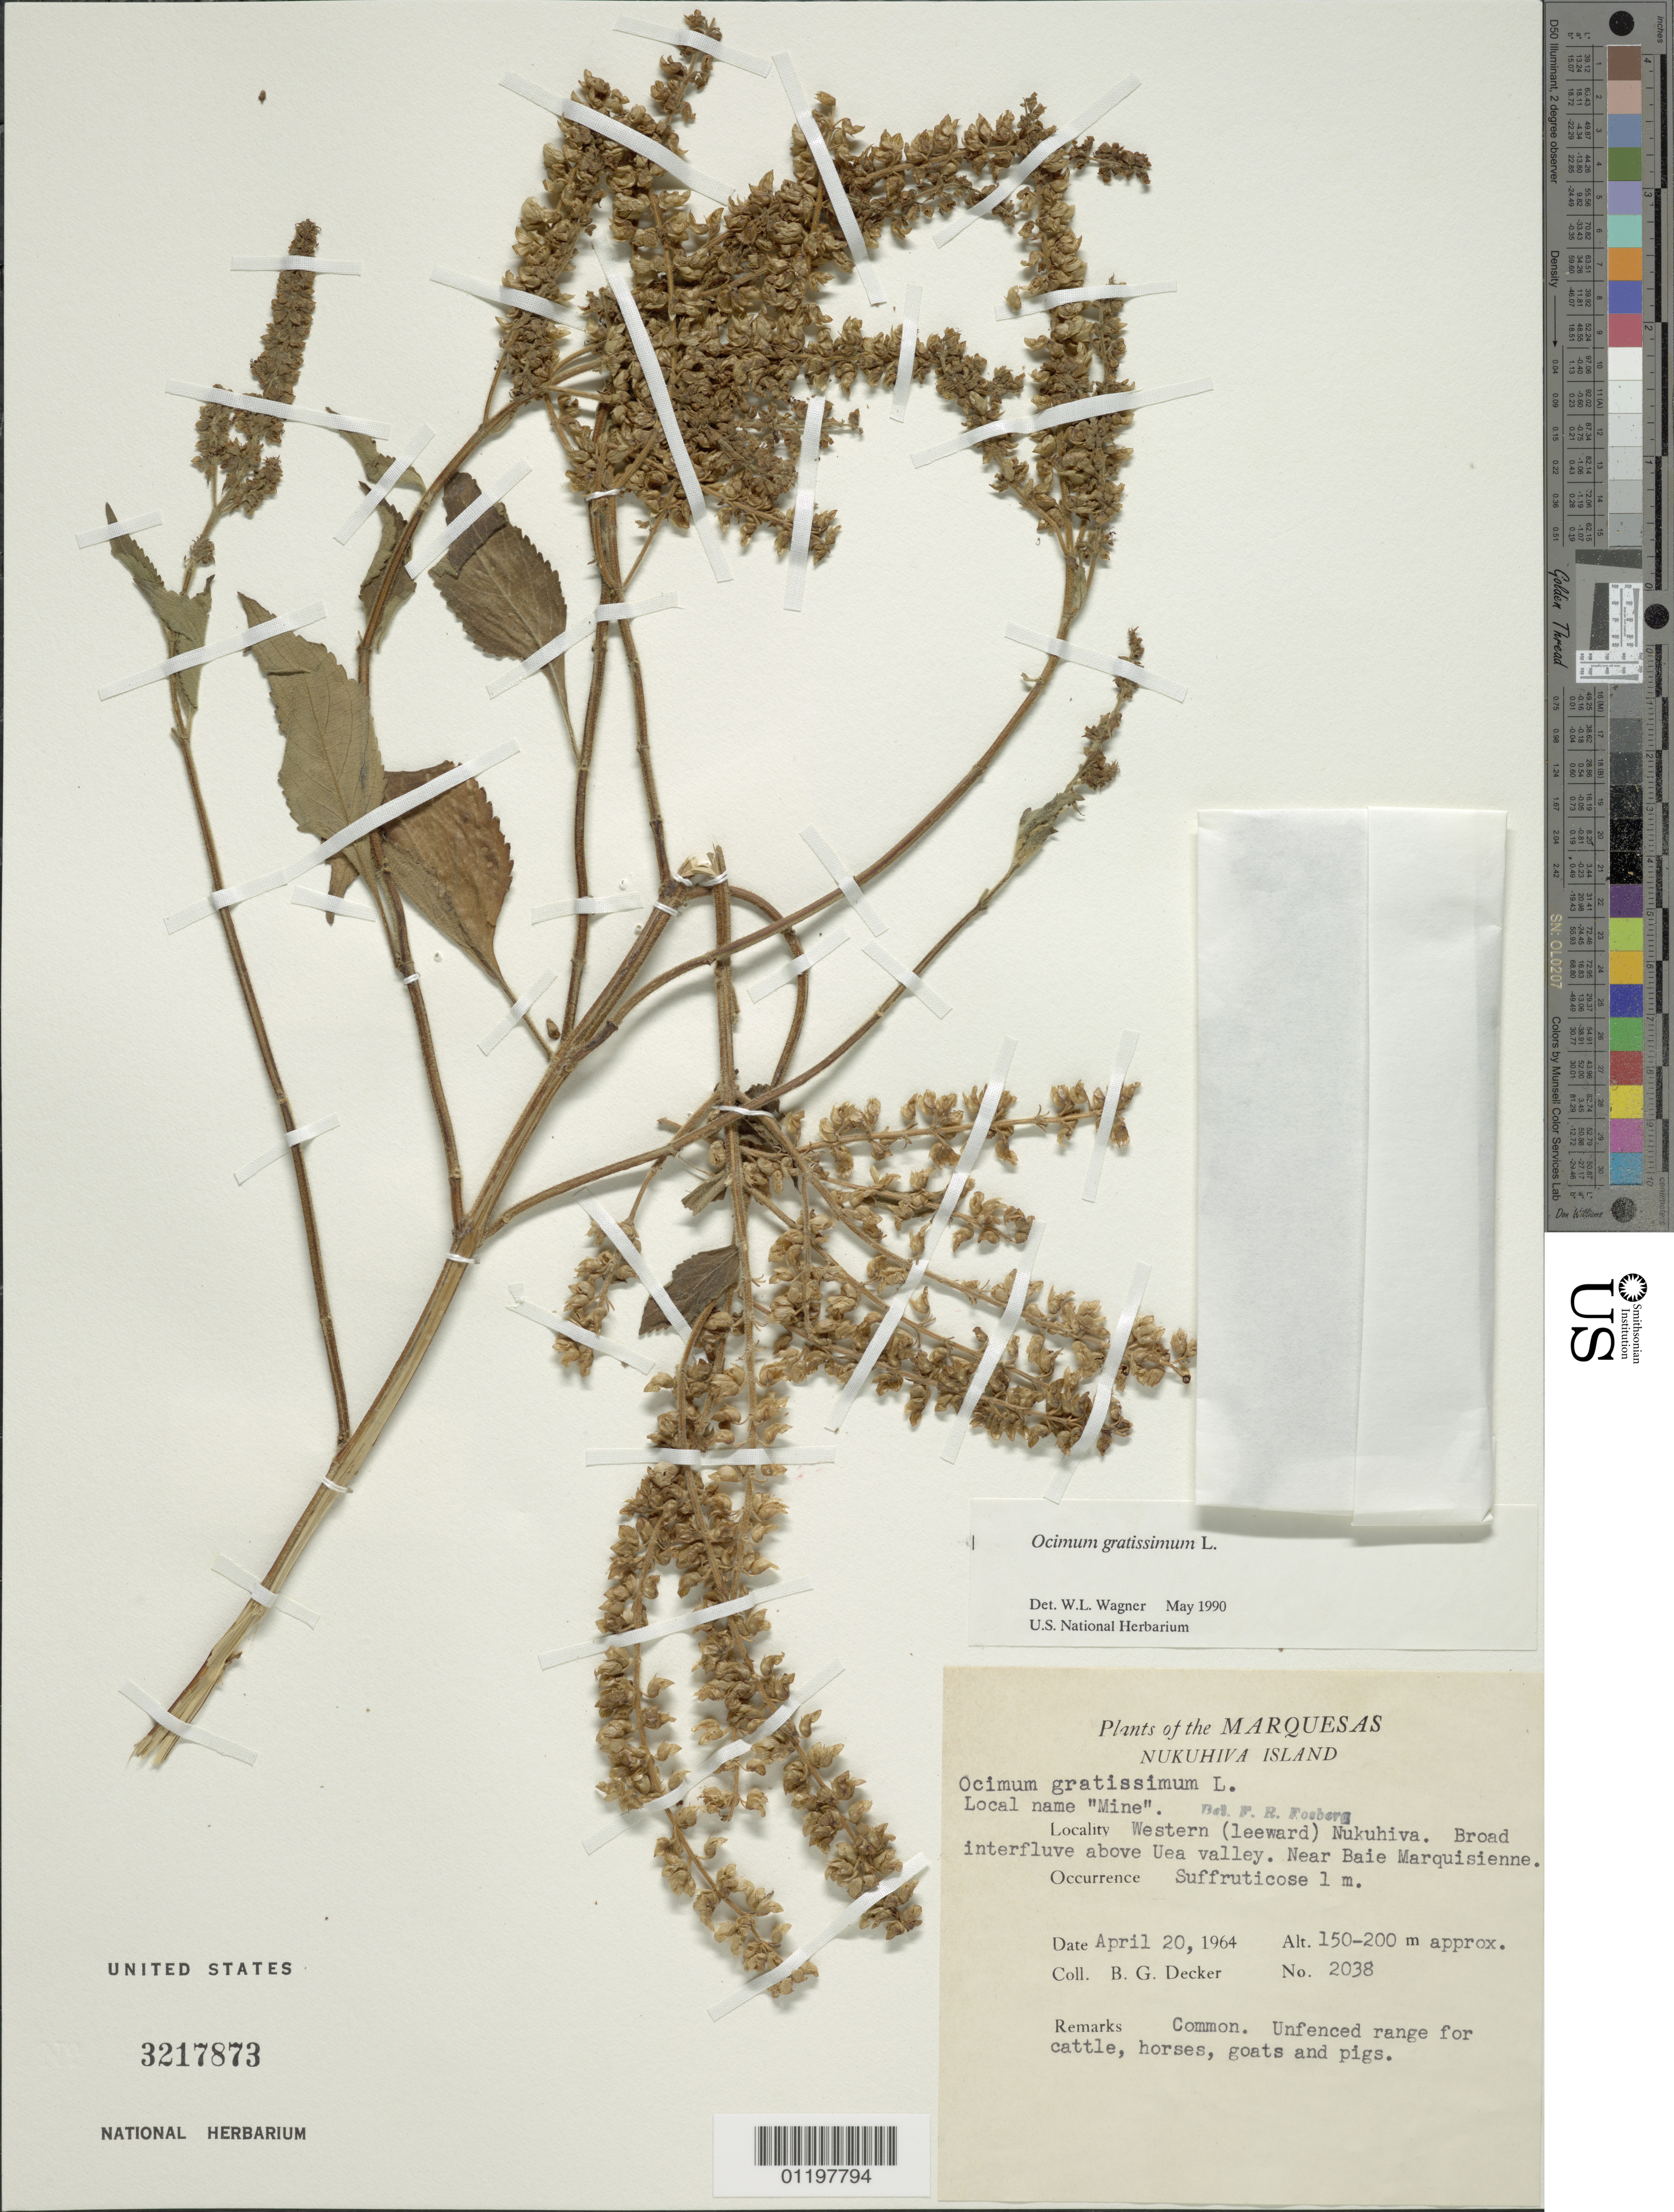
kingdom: Plantae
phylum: Tracheophyta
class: Magnoliopsida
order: Lamiales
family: Lamiaceae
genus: Ocimum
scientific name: Ocimum gratissimum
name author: L.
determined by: Wagner, W. L., (BOT), Smithsonian Institution - National Museum of Natural History (UNITED STATES)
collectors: B. G. Decker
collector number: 2038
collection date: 1964-04-20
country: French Polynesia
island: Nuku Hiva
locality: W (leeward) Nuku Hiva, broad interfluve above Uea valley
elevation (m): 150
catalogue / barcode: US 3217873